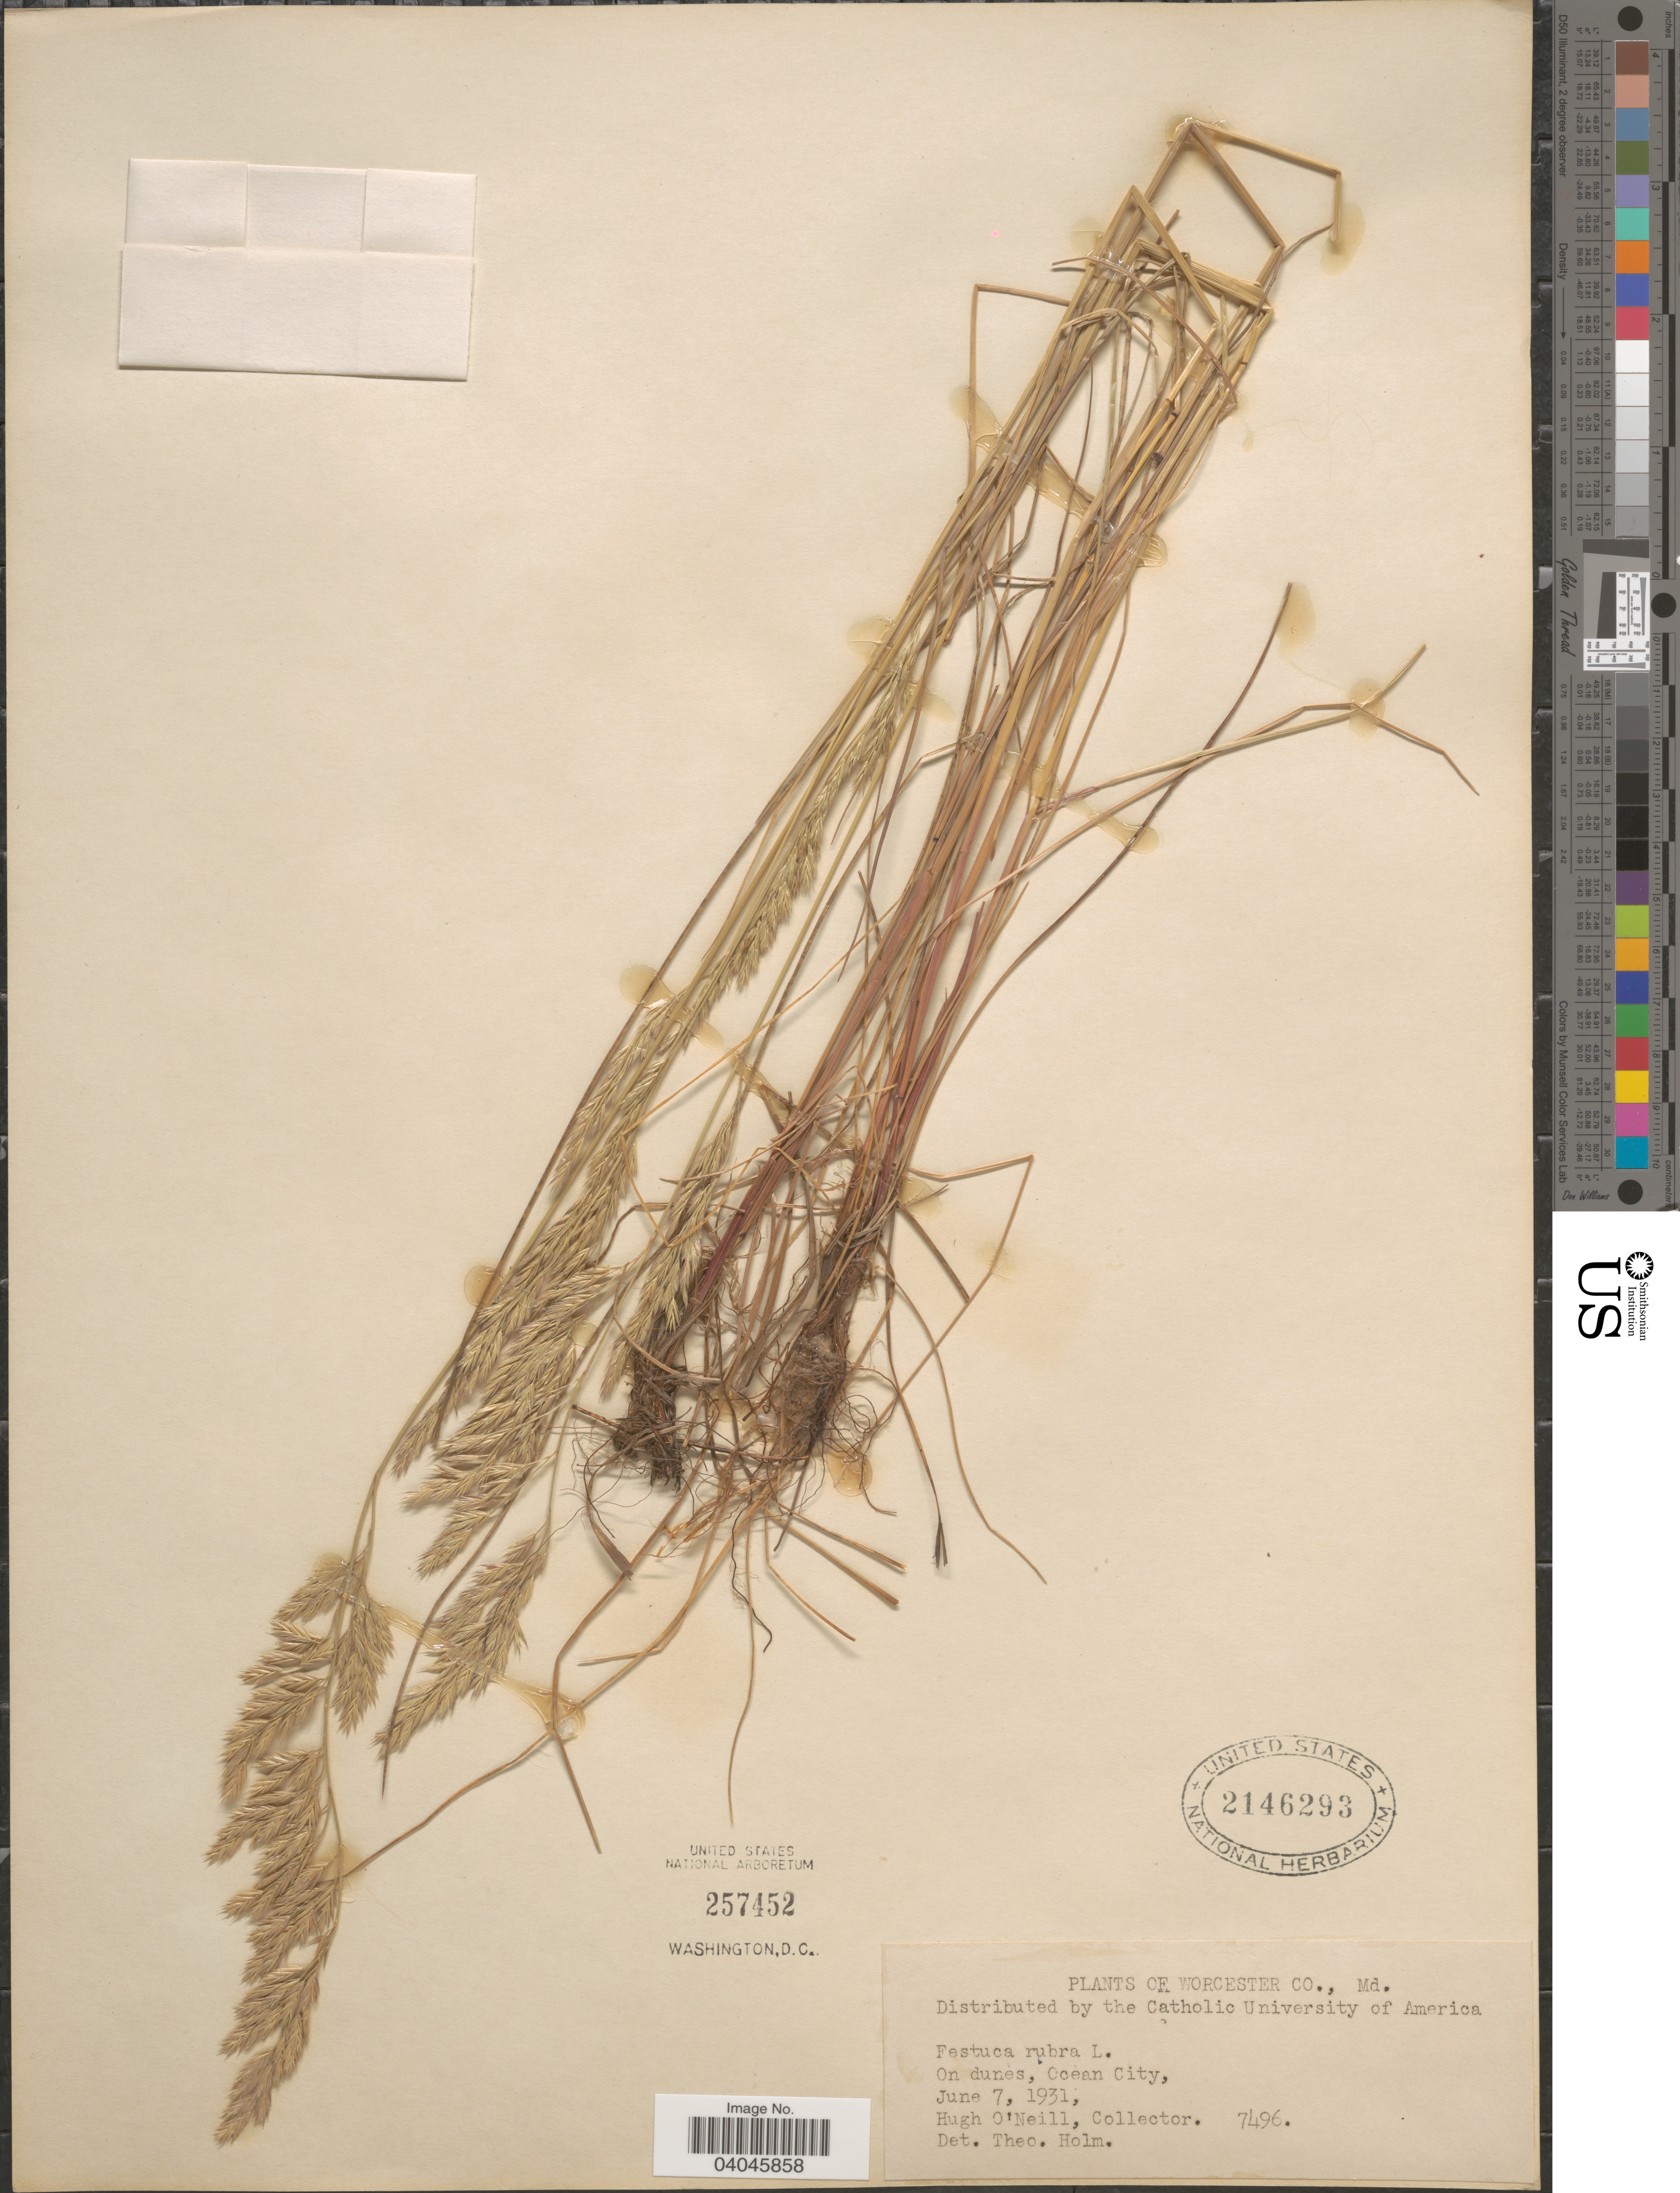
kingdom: Plantae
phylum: Tracheophyta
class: Liliopsida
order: Poales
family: Poaceae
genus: Festuca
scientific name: Festuca rubra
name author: L.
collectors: H. O'Neill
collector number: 7496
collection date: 1931-06-07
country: United States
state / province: Maryland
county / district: Worcester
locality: Worcester Co. On dunes, Ocean City.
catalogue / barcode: US 2146293